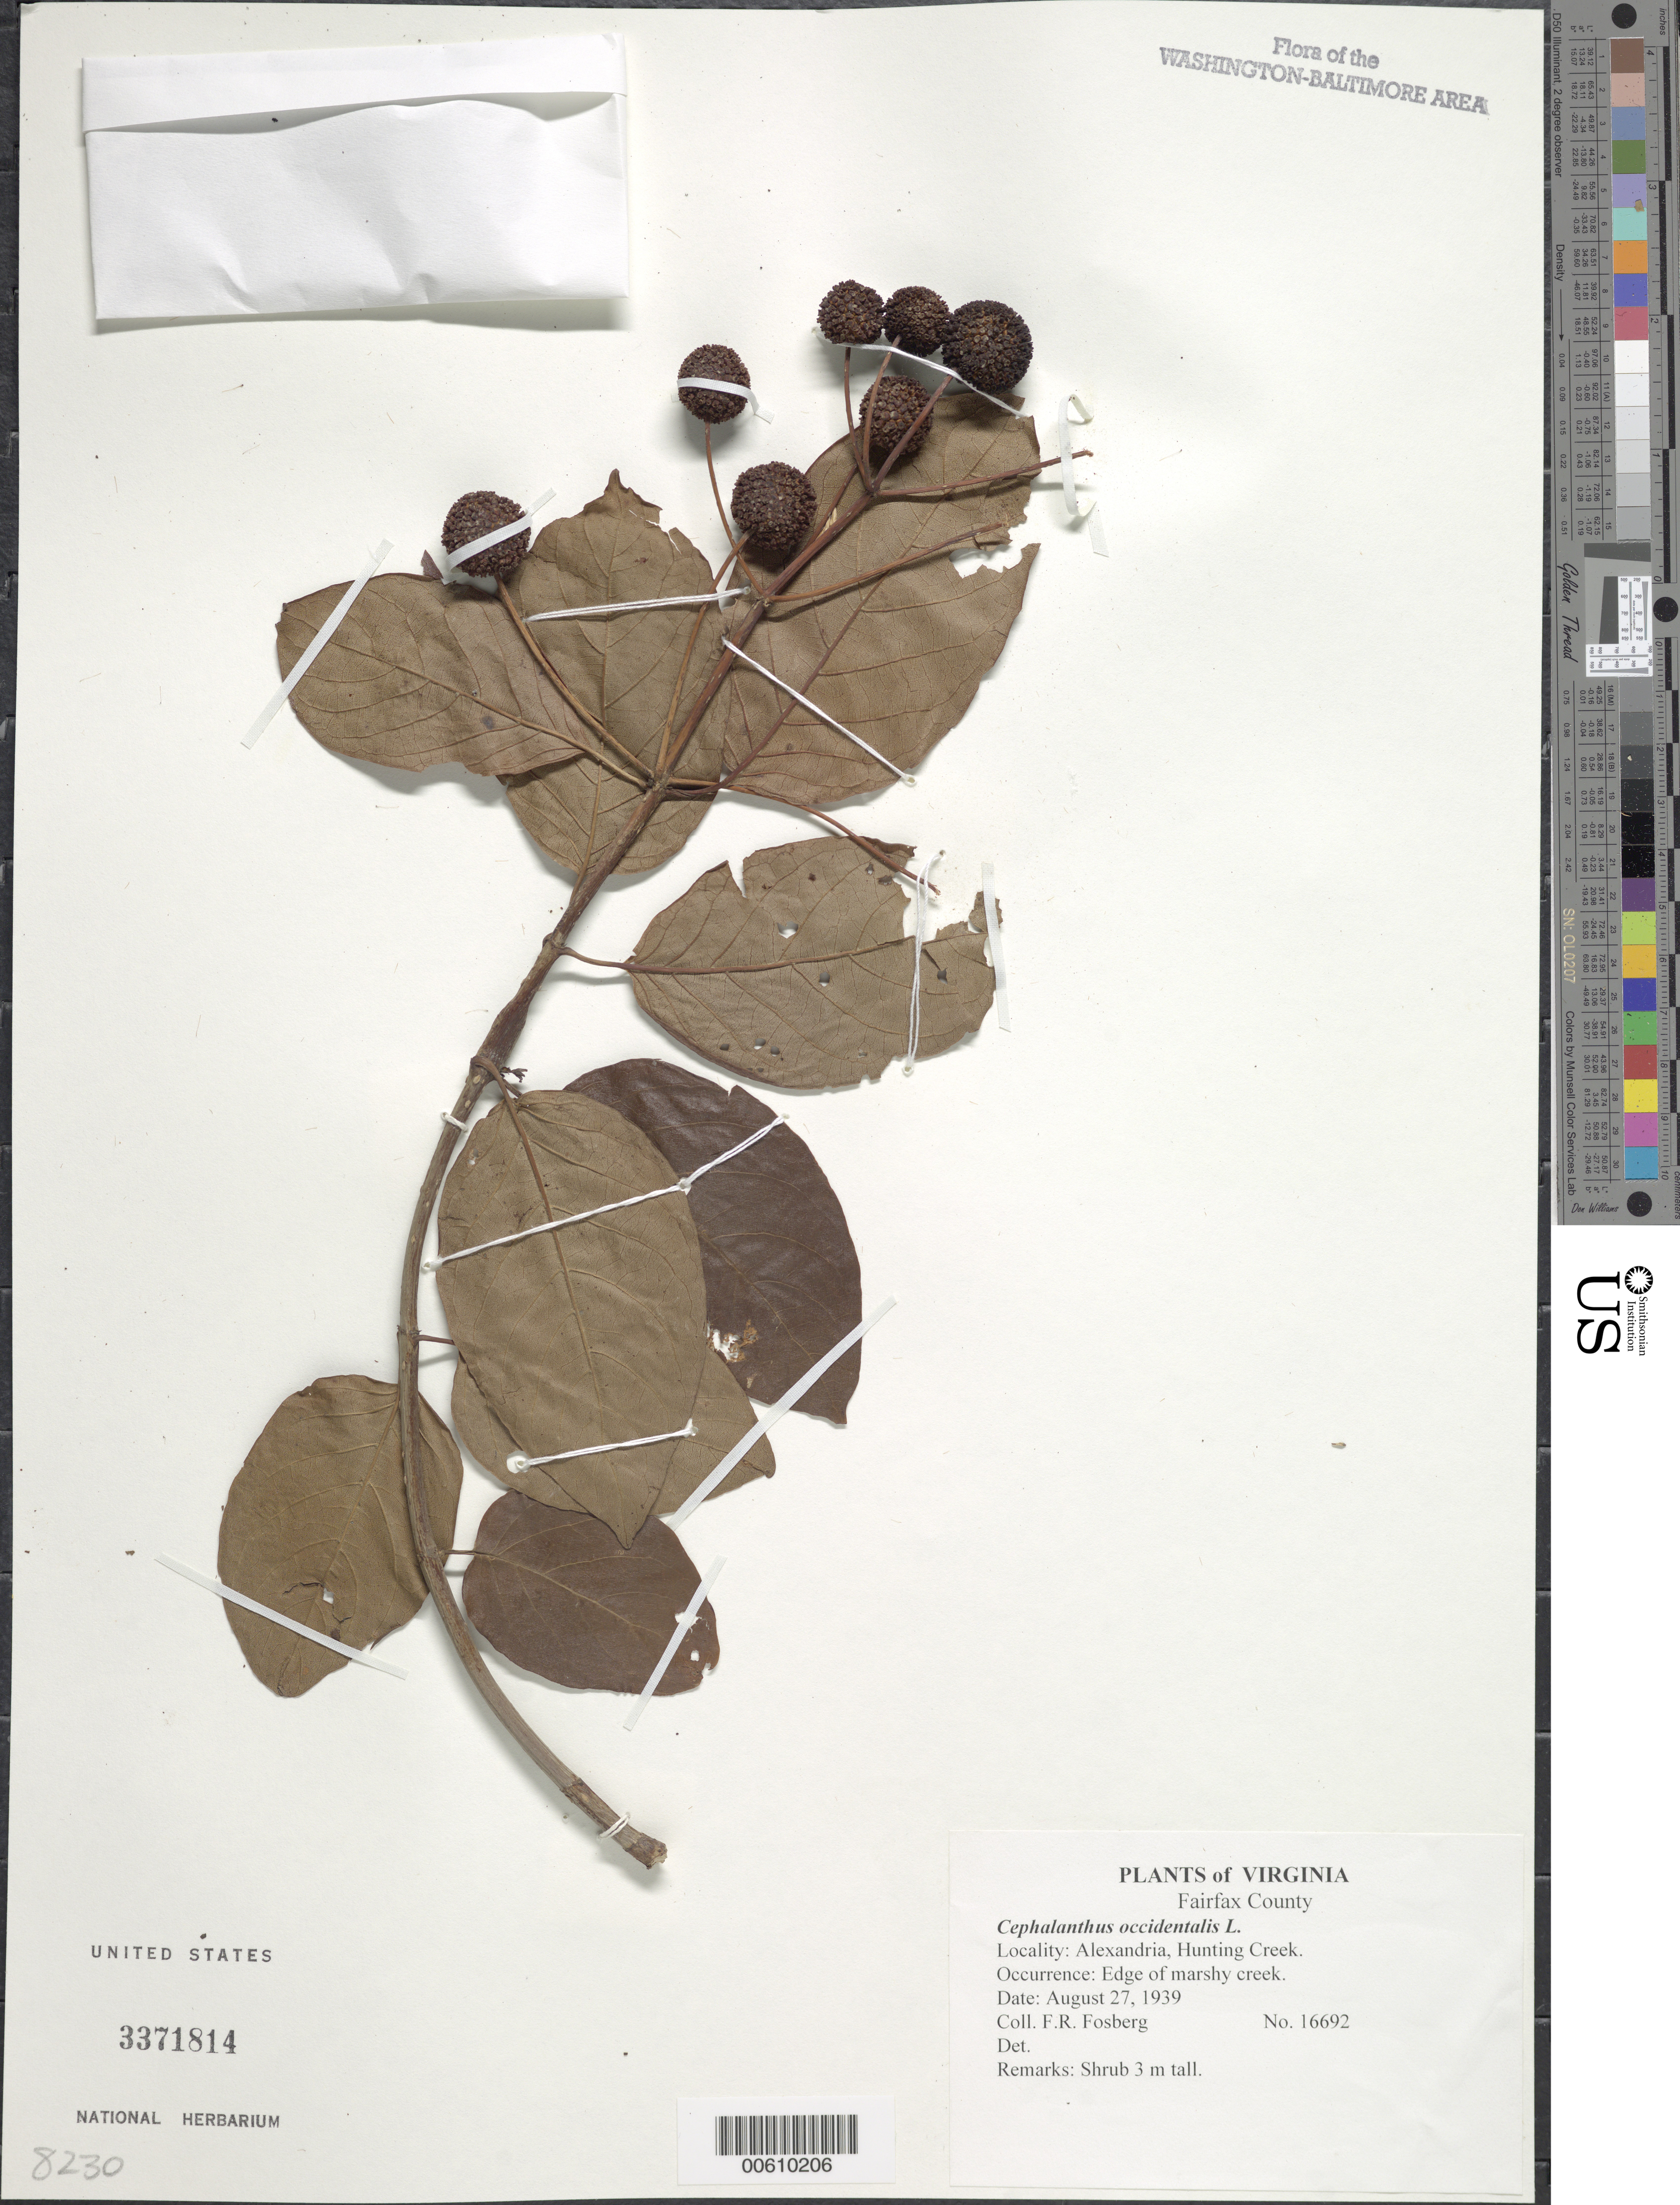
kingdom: Plantae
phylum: Tracheophyta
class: Magnoliopsida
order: Gentianales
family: Rubiaceae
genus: Cephalanthus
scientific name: Cephalanthus occidentalis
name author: L.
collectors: F. R. Fosberg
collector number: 16692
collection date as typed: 27 Aug 1939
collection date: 1939-08-27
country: United States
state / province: Virginia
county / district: City of Alexandria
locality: Alexandria, Hunting Creek.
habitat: Edge of marshy creek.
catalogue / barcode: US 3371814